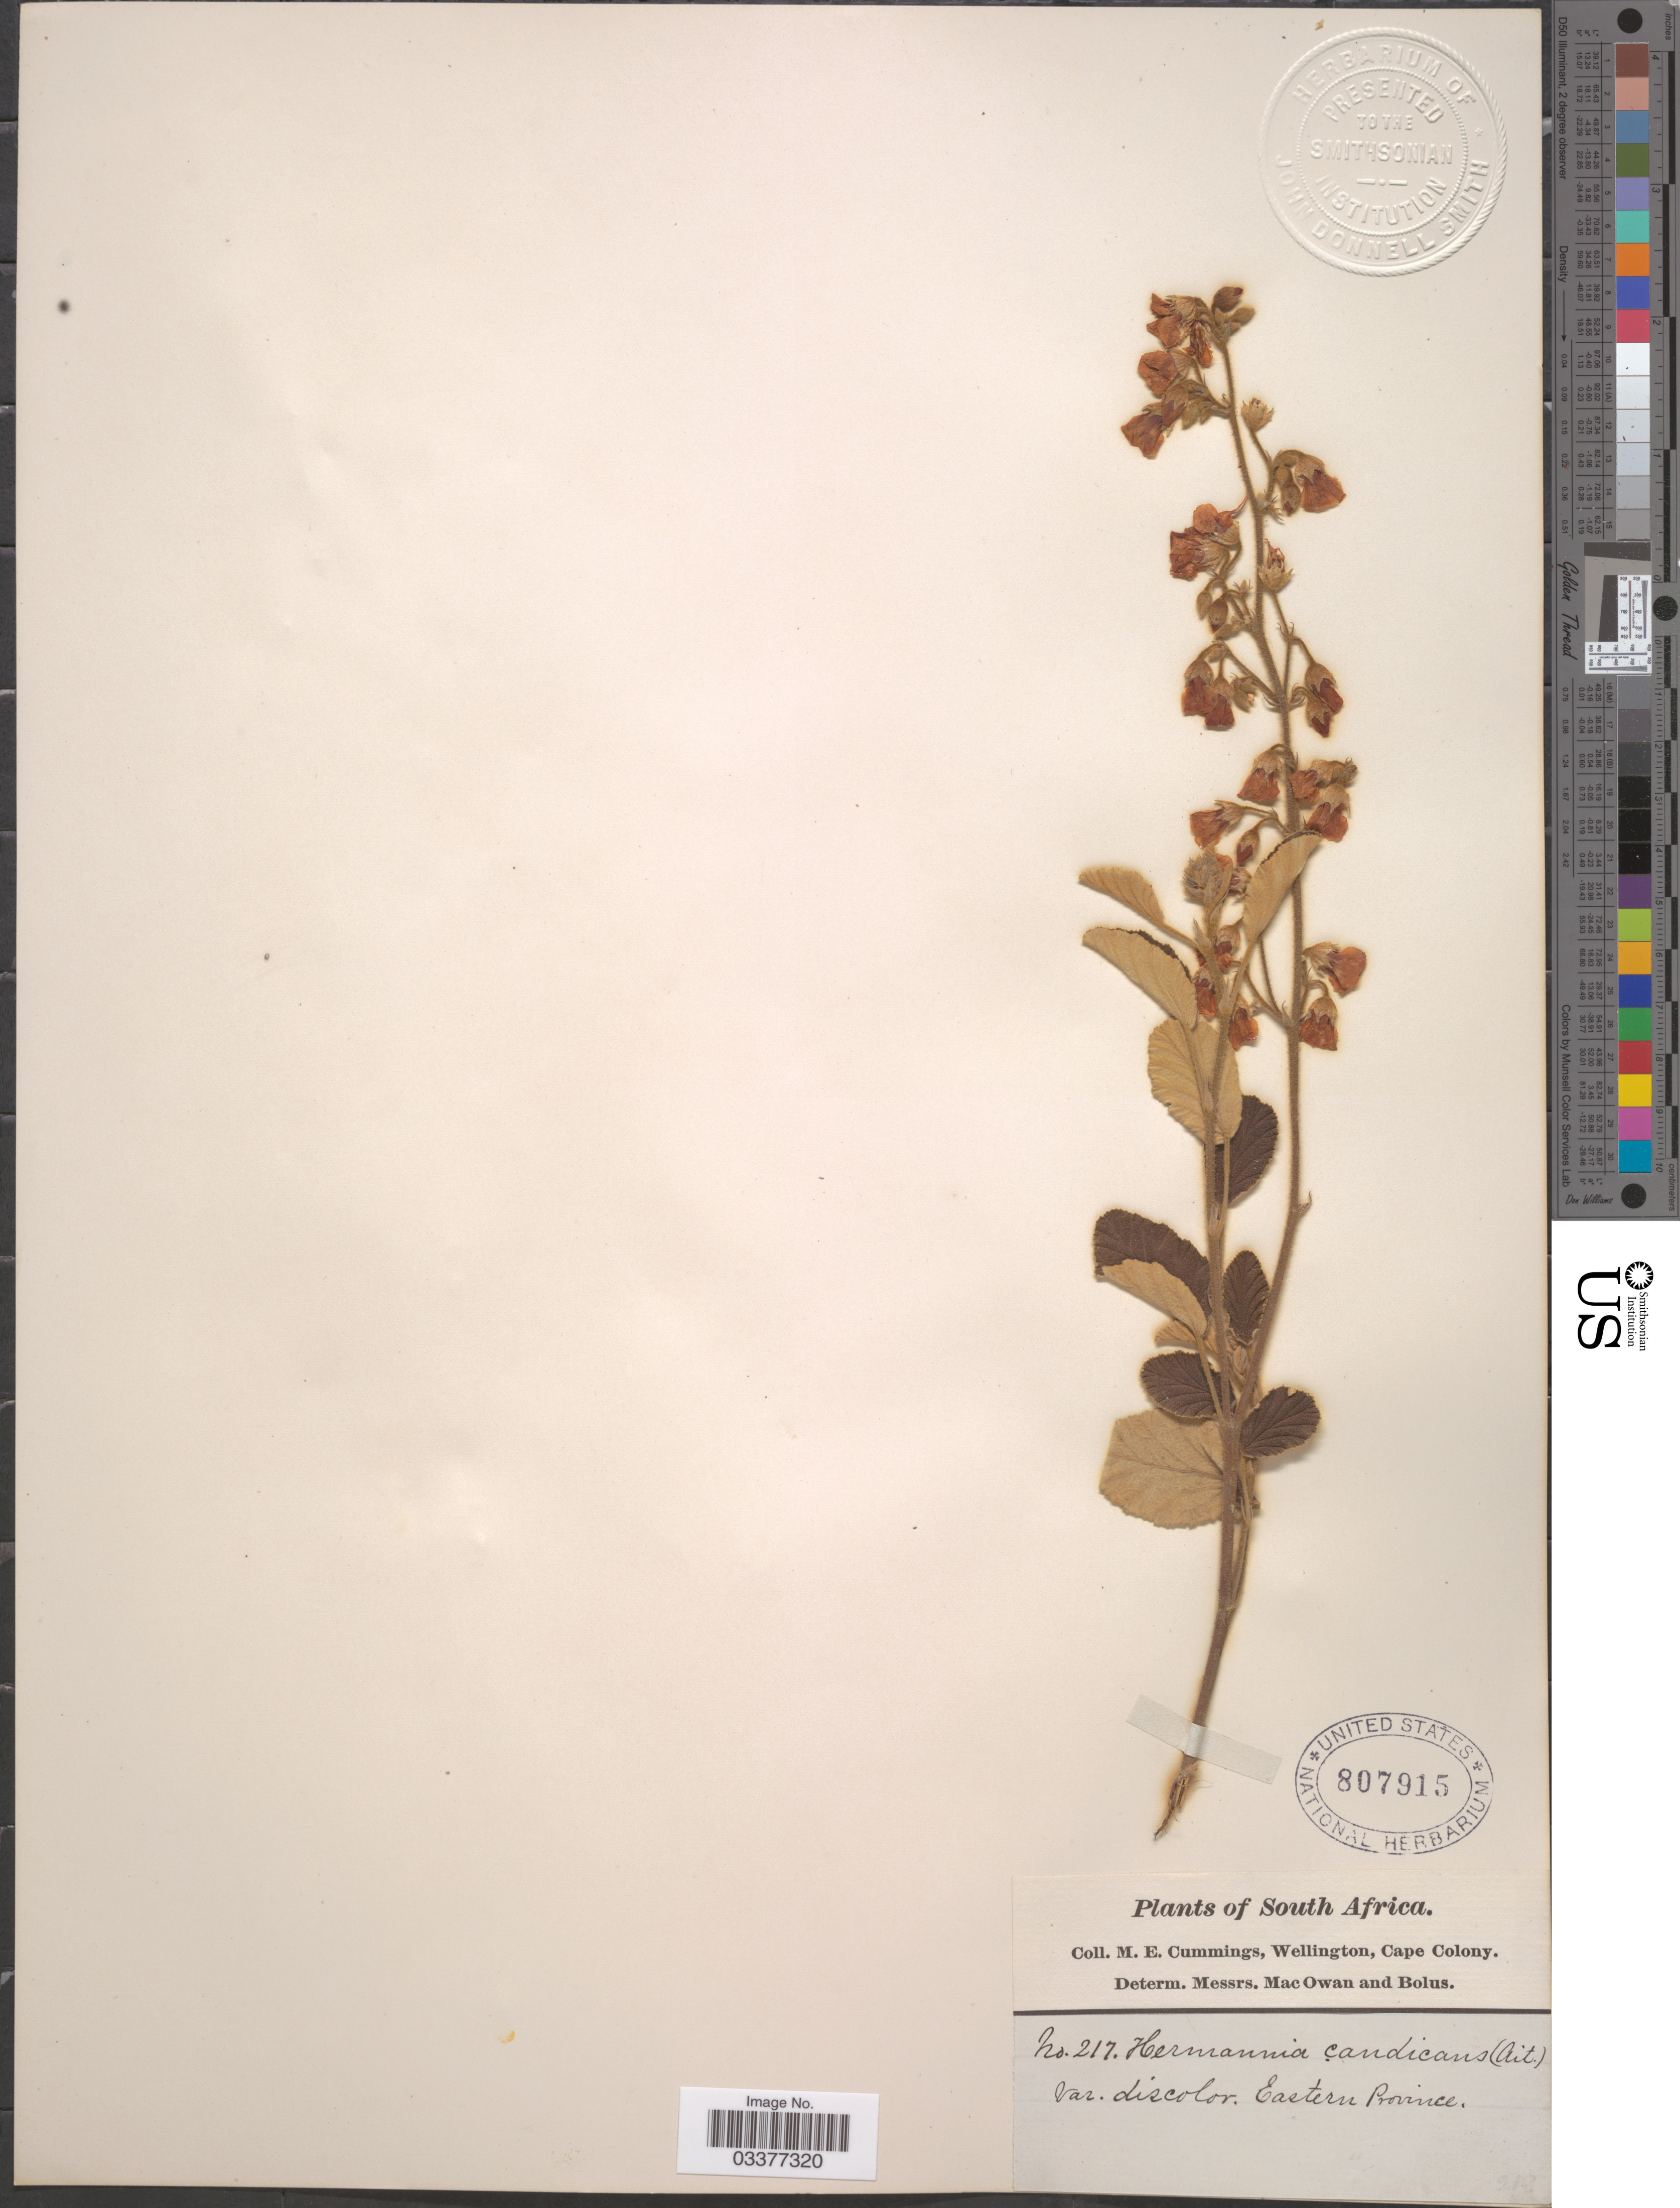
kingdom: Plantae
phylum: Tracheophyta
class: Magnoliopsida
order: Malvales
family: Malvaceae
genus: Hermannia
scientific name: Hermannia candicans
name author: Aiton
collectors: M. E. Cummings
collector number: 217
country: South Africa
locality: Eastern Province.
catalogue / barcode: US 807915